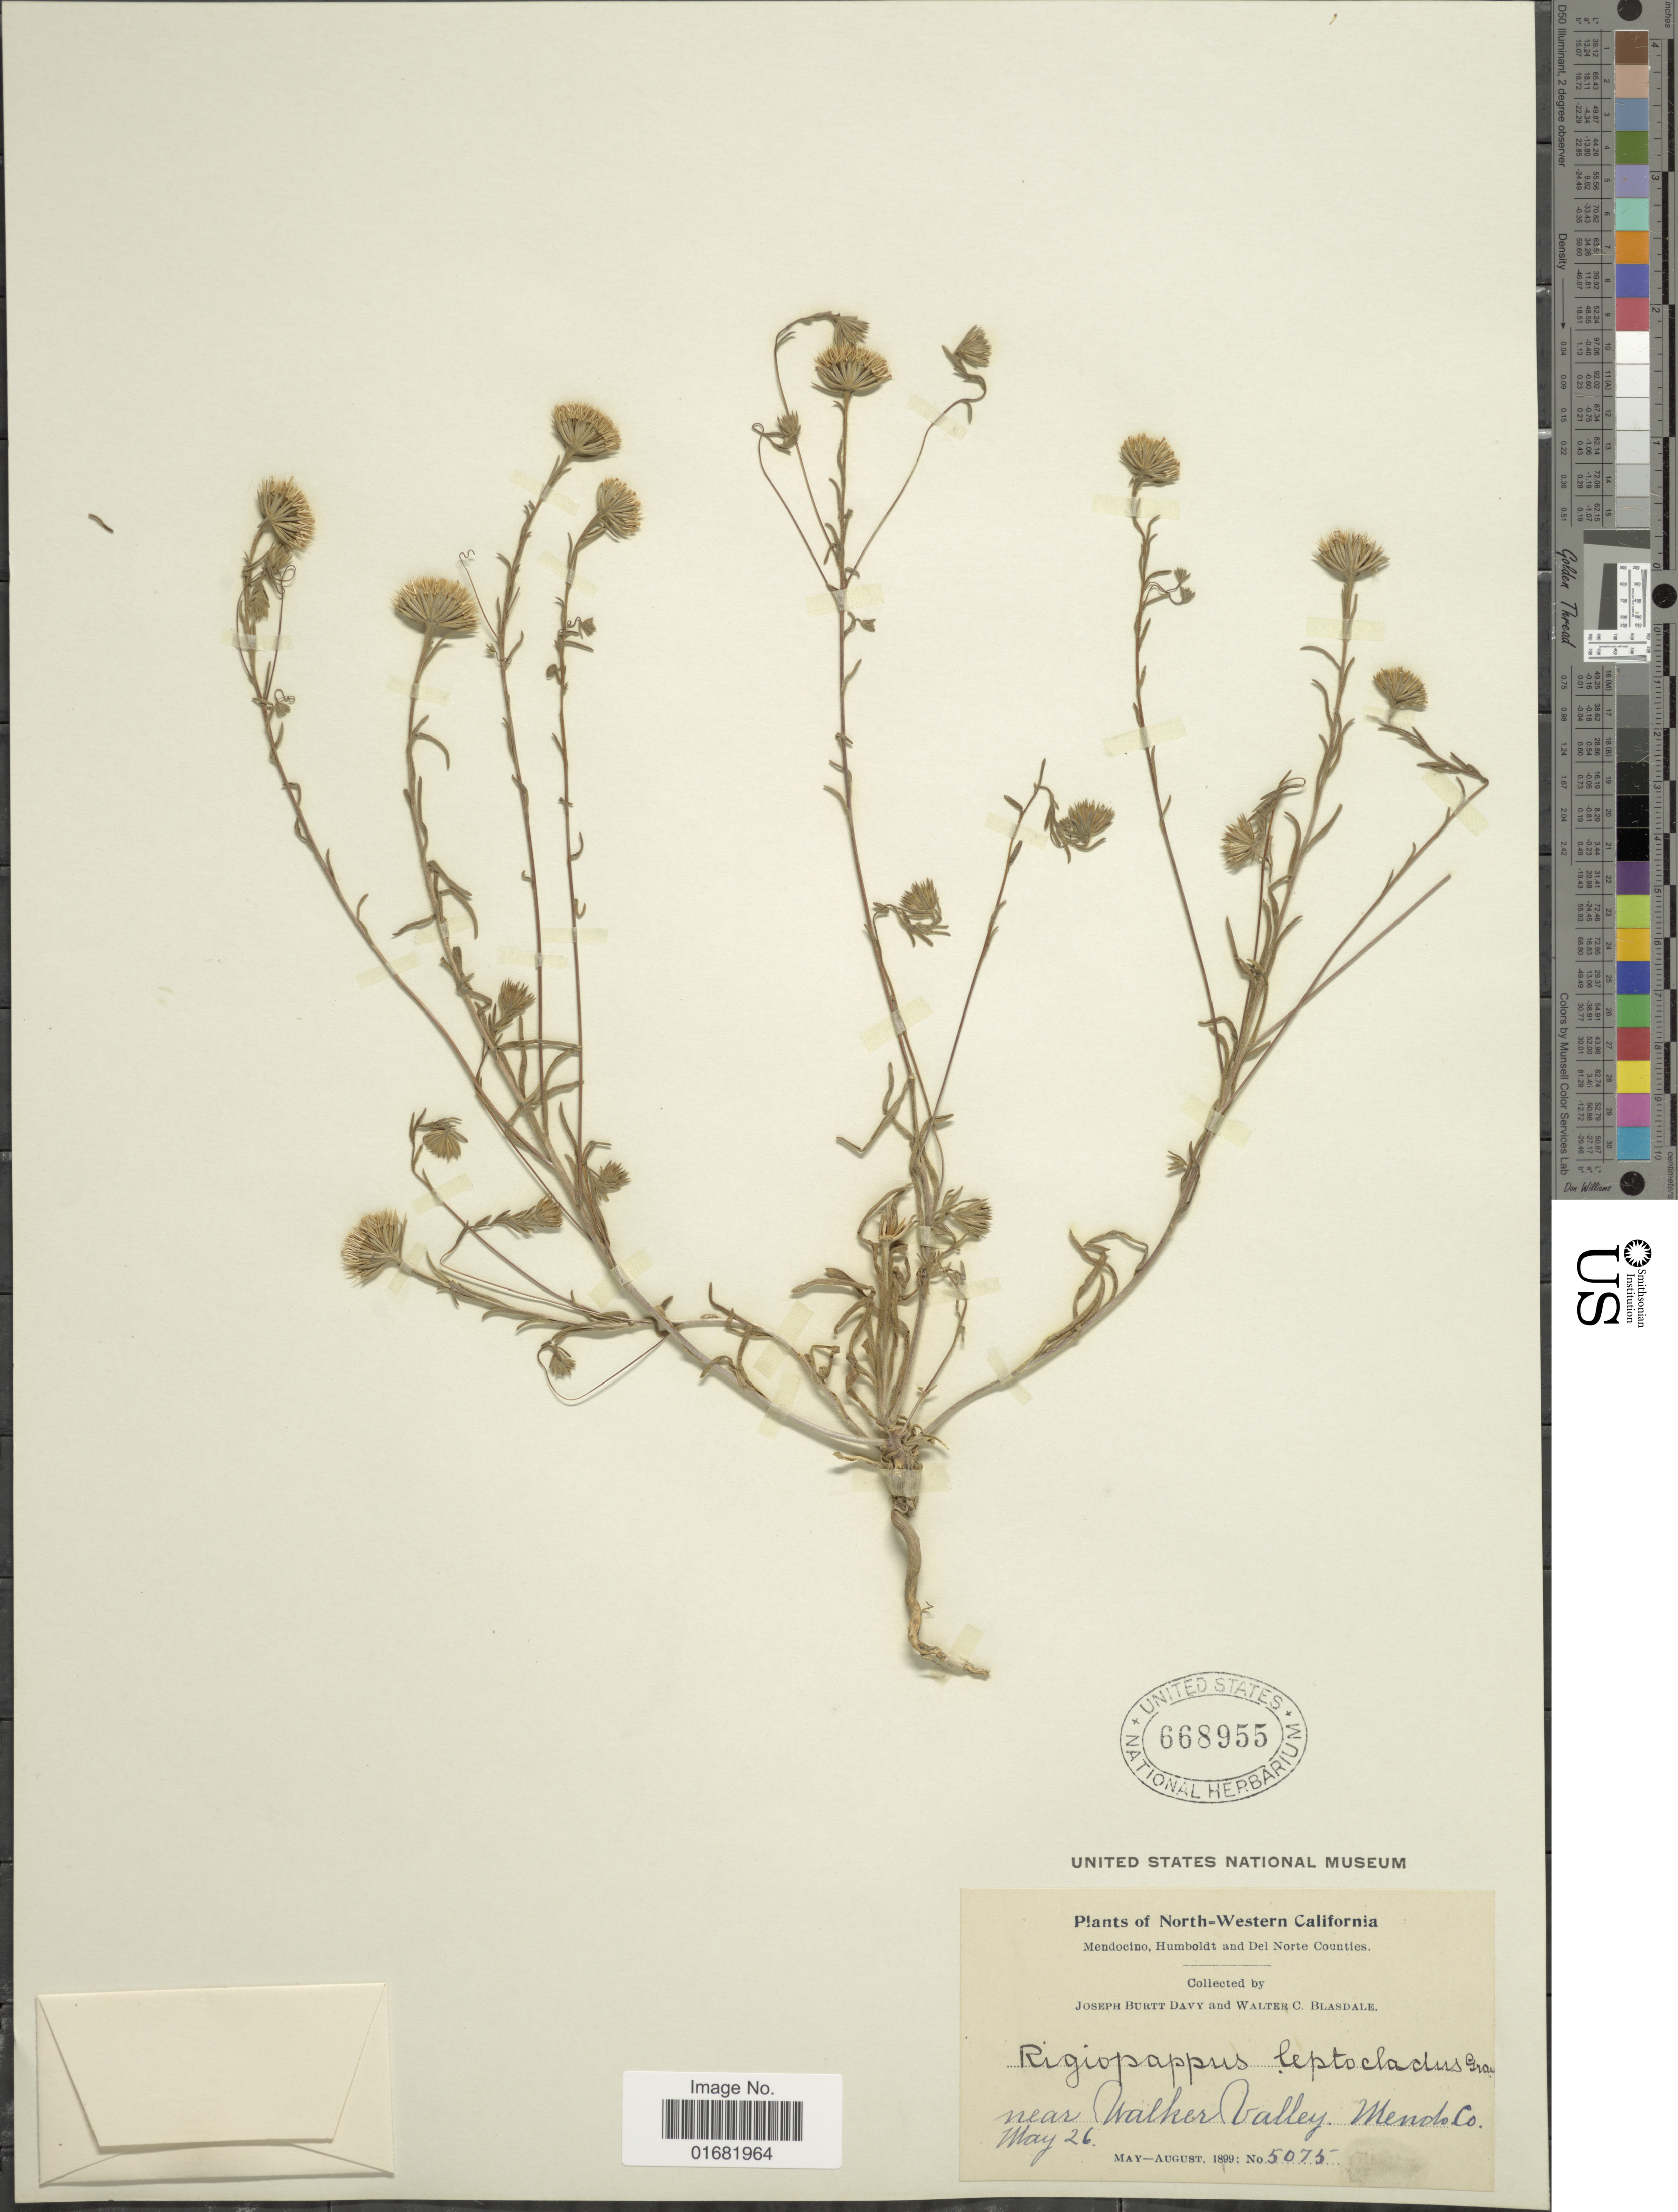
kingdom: Plantae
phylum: Tracheophyta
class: Magnoliopsida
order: Asterales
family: Asteraceae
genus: Rigiopappus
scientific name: Rigiopappus leptocladus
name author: A. Gray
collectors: J. Burtt Davy & W. Blasdale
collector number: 5075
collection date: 1899-05-26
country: United States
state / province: California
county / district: Mendocino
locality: North-Western California. near Walker Valley. Mendo Co.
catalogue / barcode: US 668955